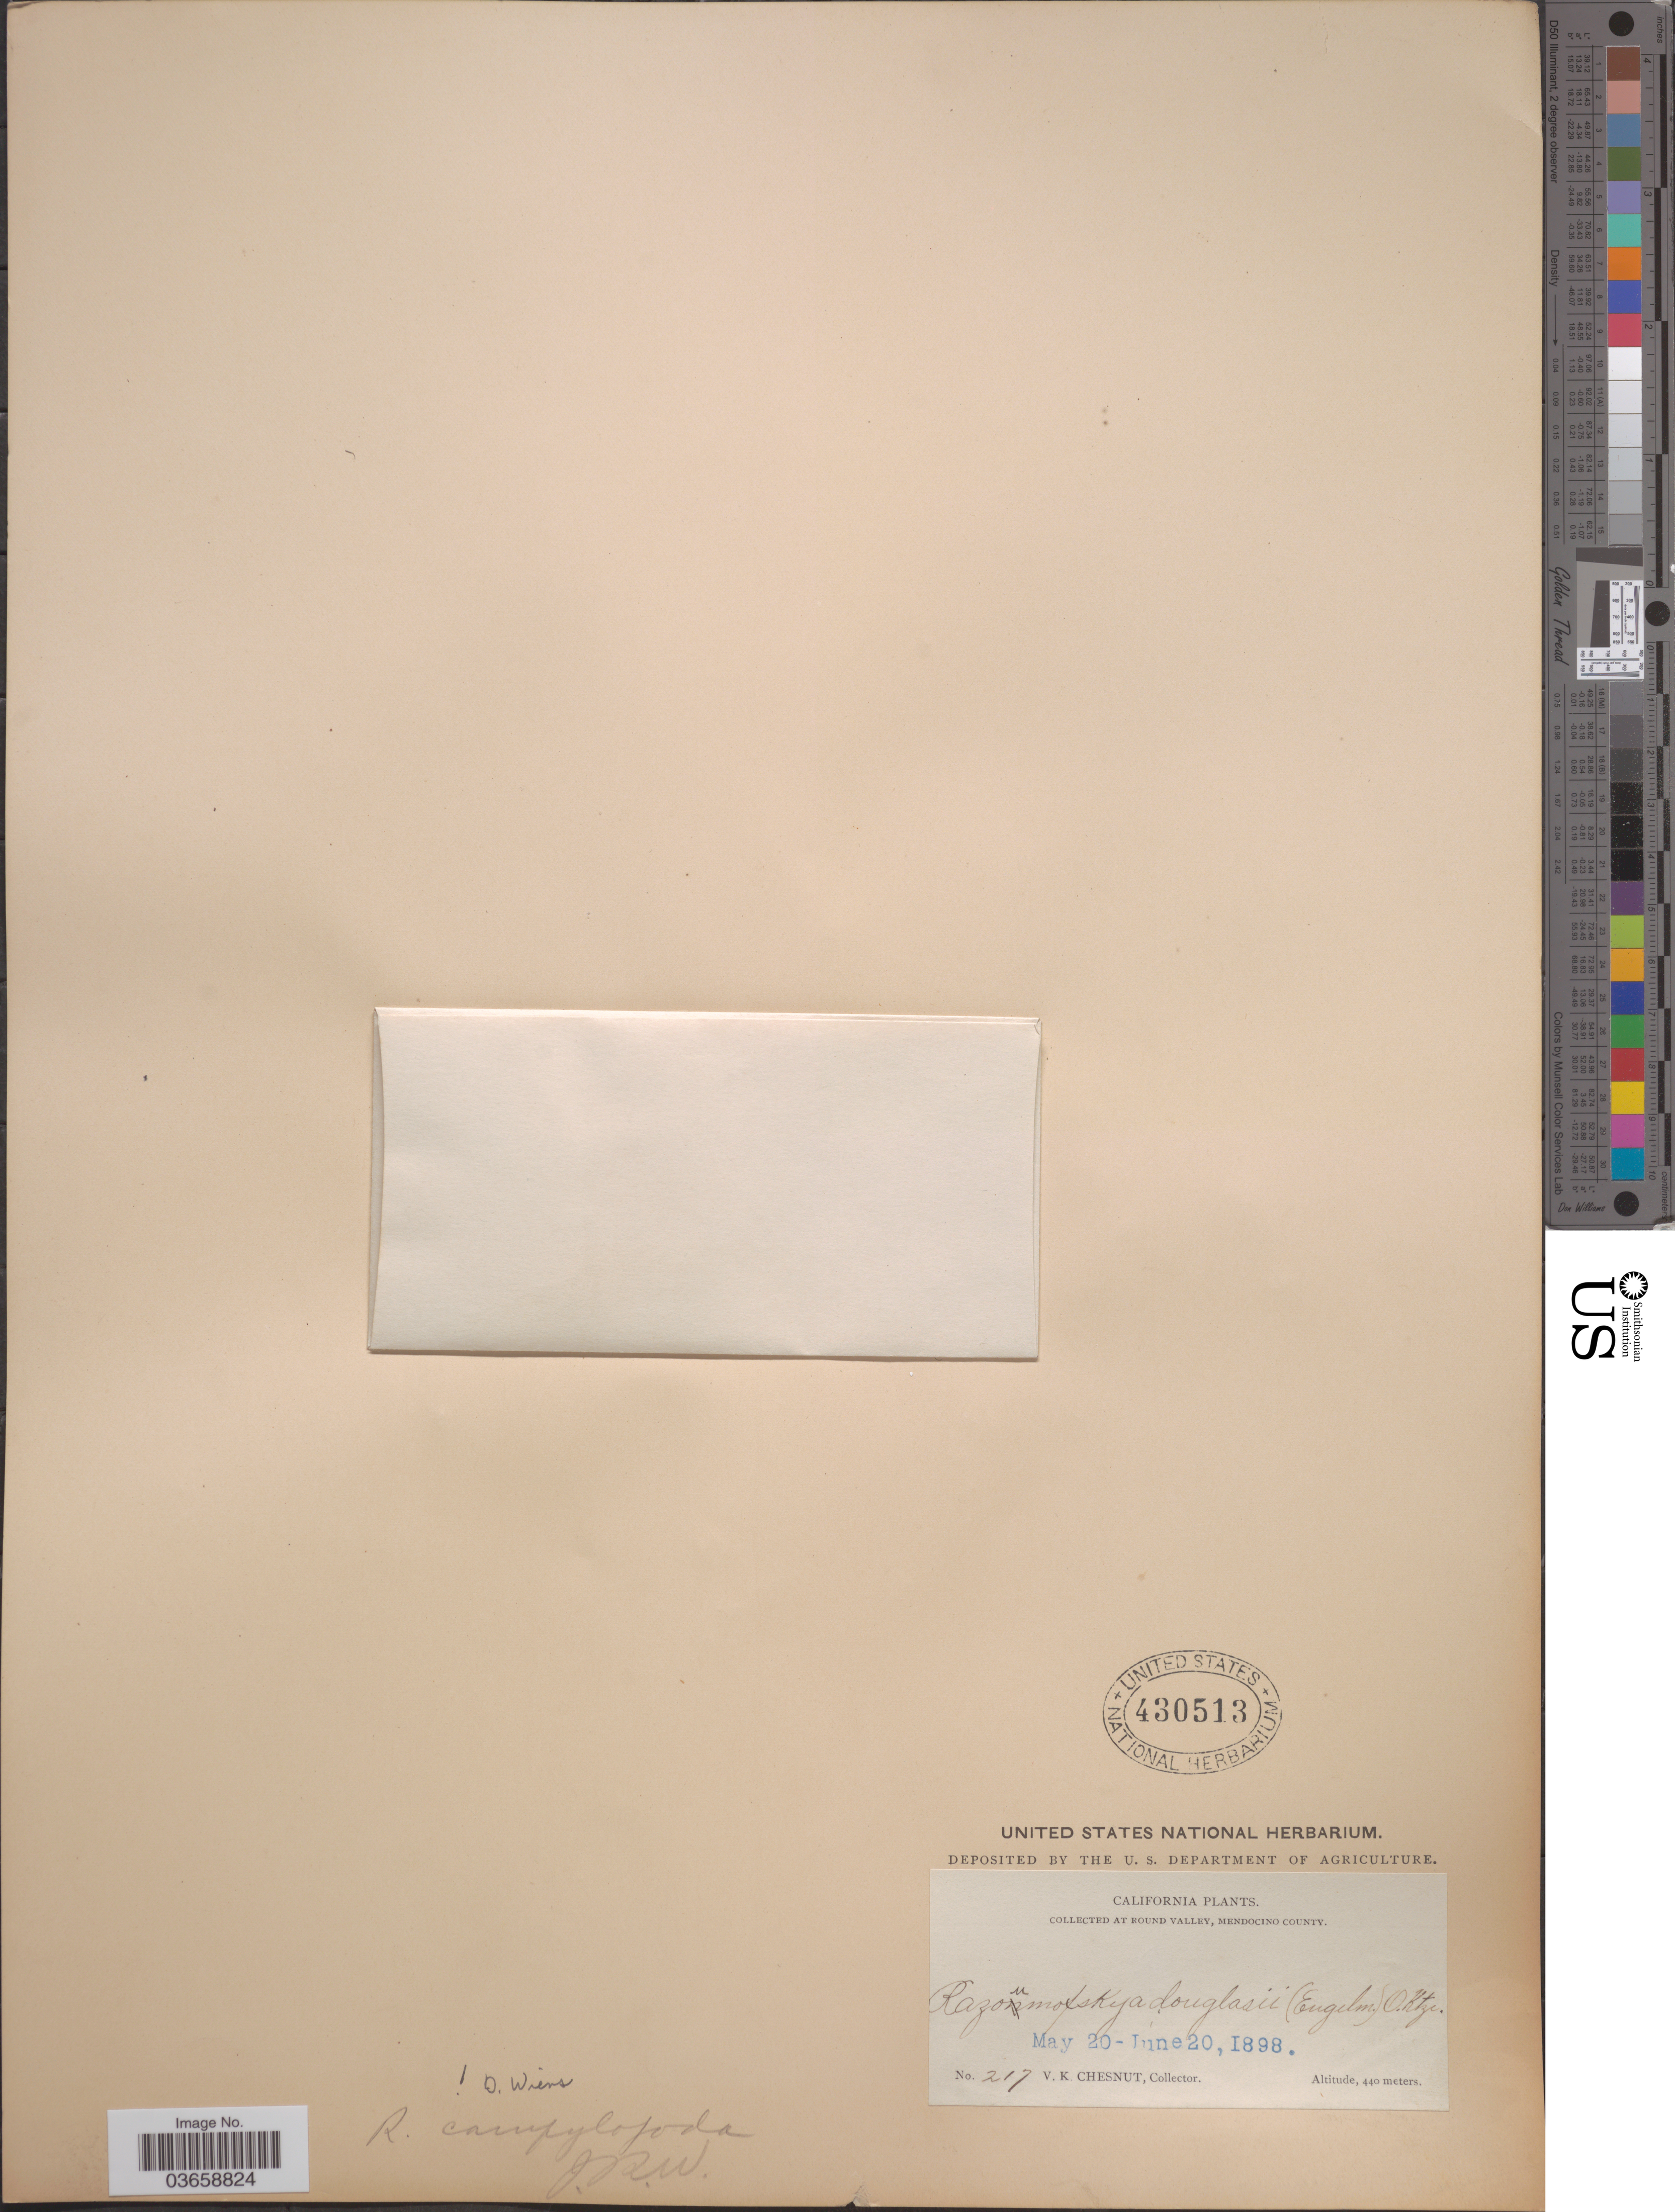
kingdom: Plantae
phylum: Tracheophyta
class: Magnoliopsida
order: Santalales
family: Viscaceae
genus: Arceuthobium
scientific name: Arceuthobium campylopodum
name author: Engelm.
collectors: V. Chesnut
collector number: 217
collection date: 1898-05-20/1898-06-20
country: United States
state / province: California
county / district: Mendocino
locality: At Round Valley, Mendocino County.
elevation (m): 440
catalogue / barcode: US 430513